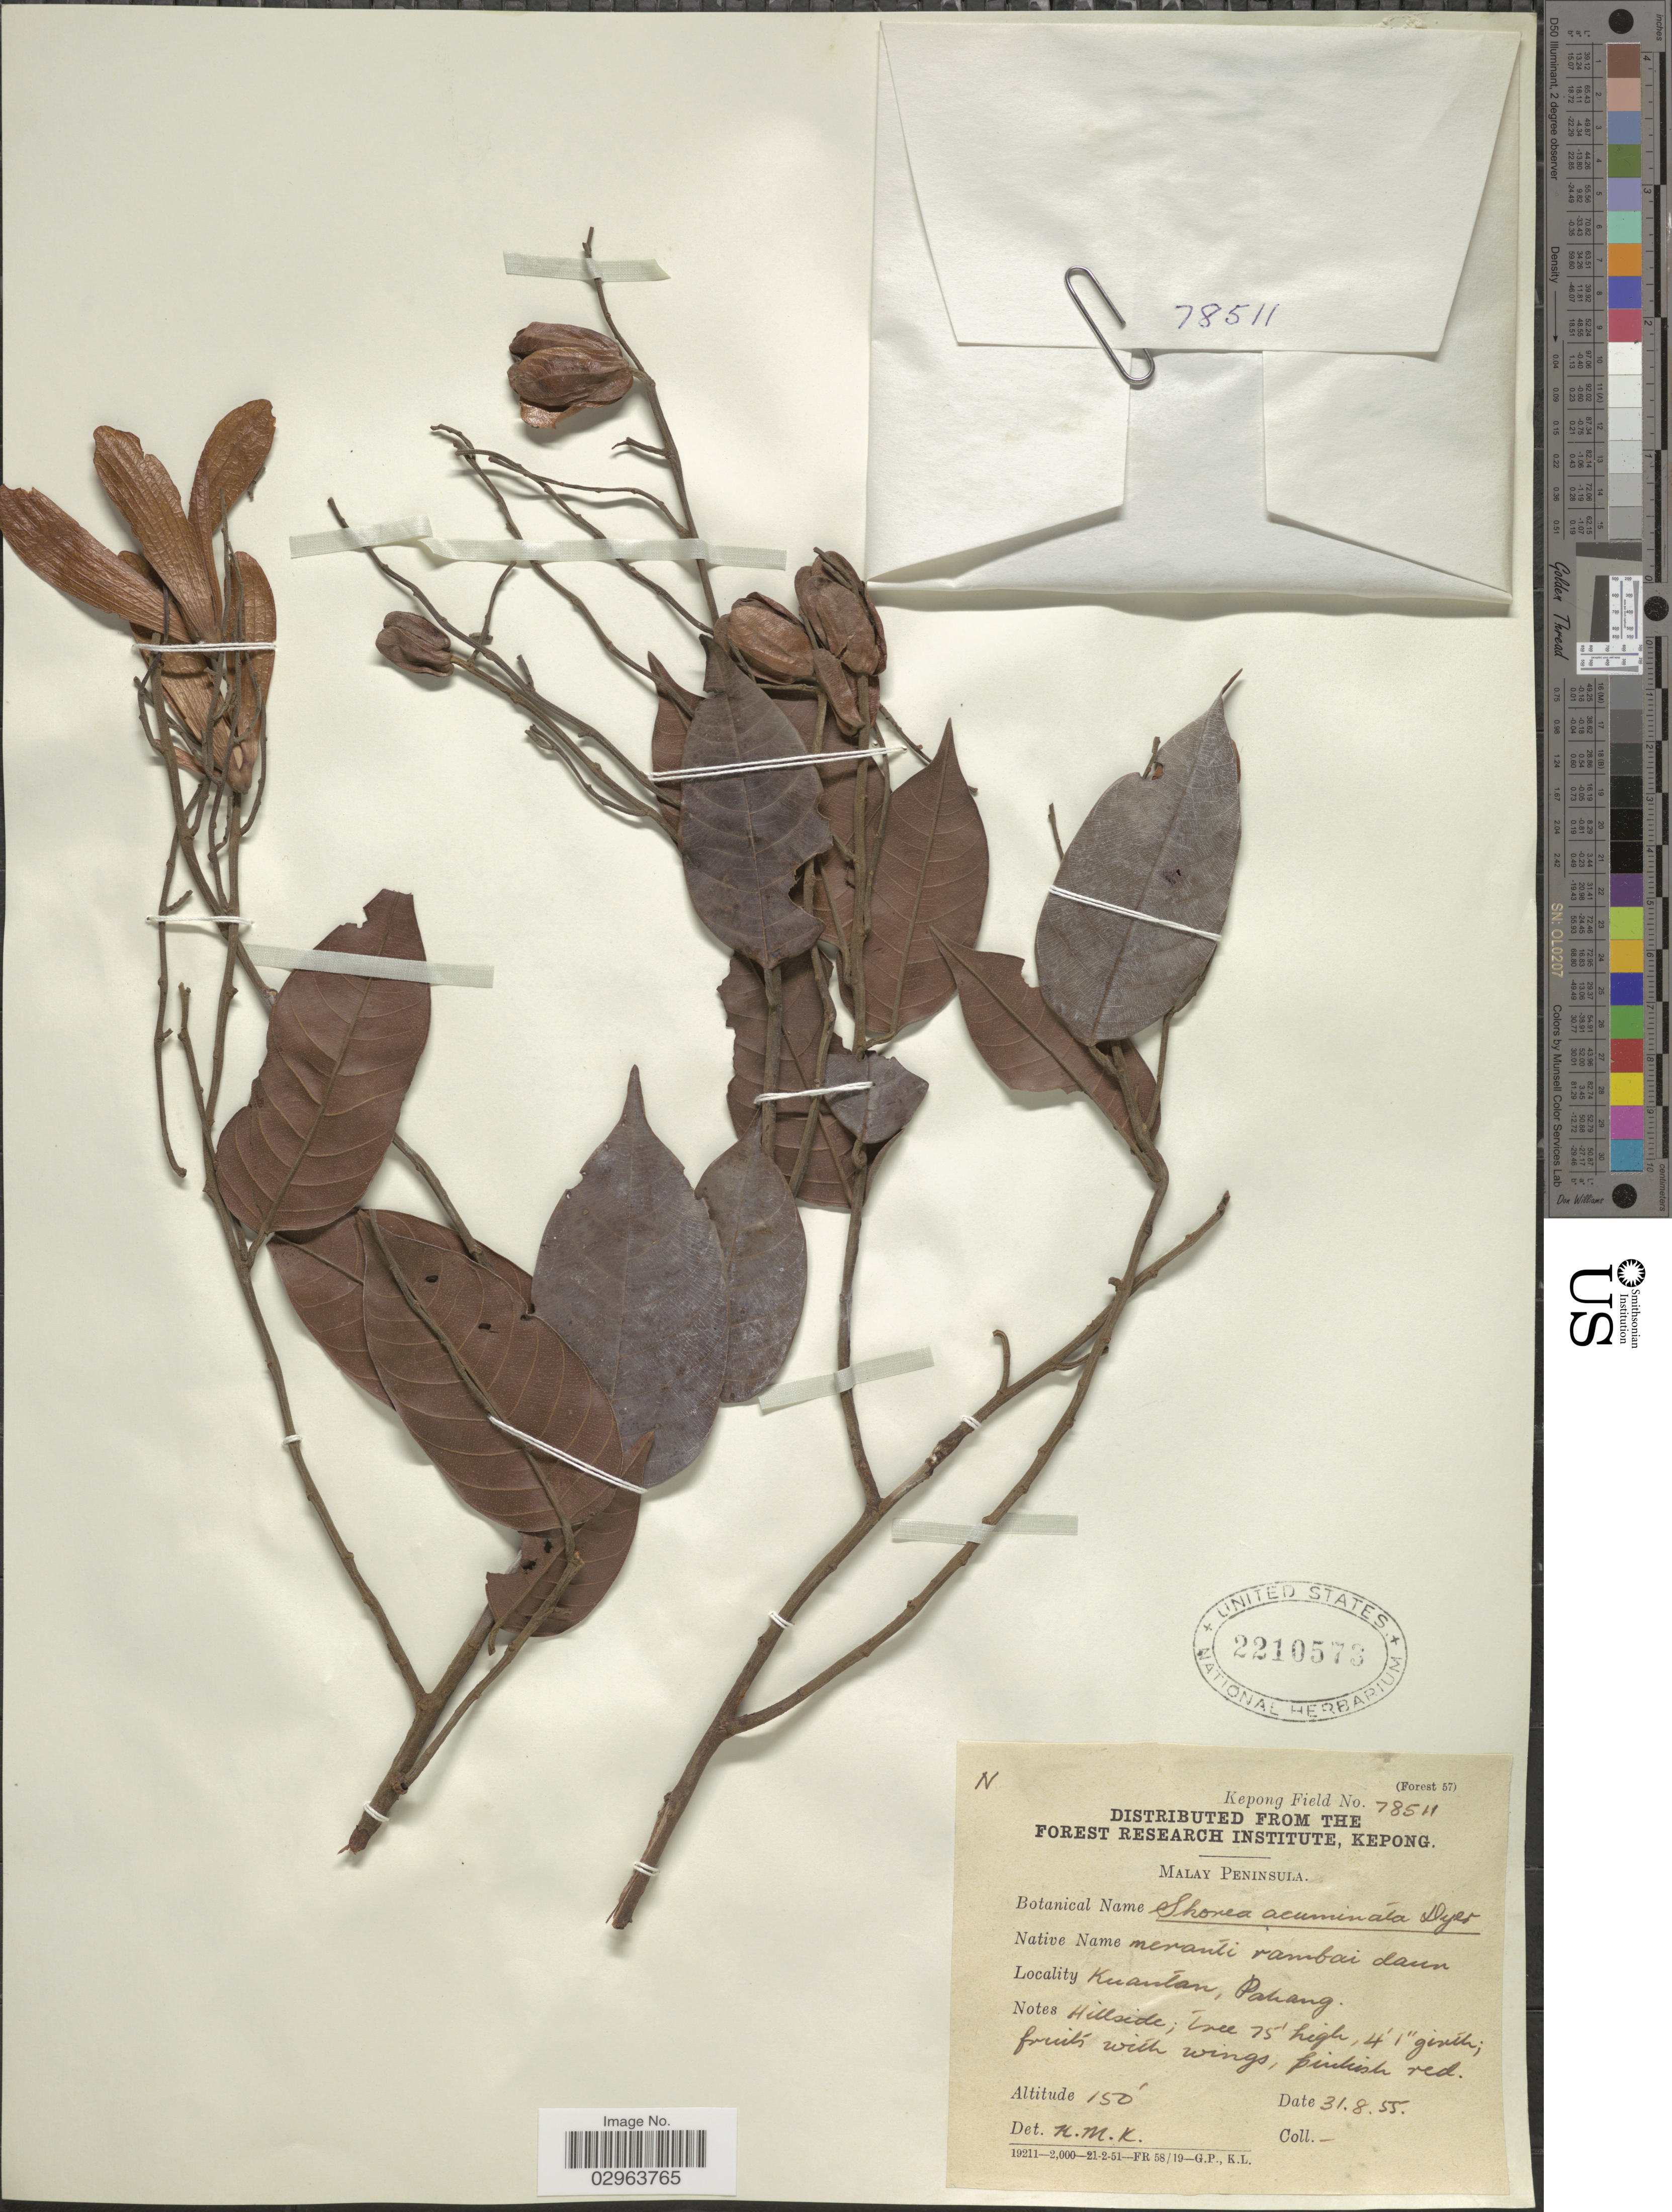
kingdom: Plantae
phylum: Tracheophyta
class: Magnoliopsida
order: Malvales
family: Dipterocarpaceae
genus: Rubroshorea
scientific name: Rubroshorea acuminata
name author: (Dyer) P.S. Ashton & J. Heck.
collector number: Kepong Field 78511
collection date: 1955-08-31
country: Malaysia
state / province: Pahang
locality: Malay Peninsula. Kuantan.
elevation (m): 46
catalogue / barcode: US 2210573